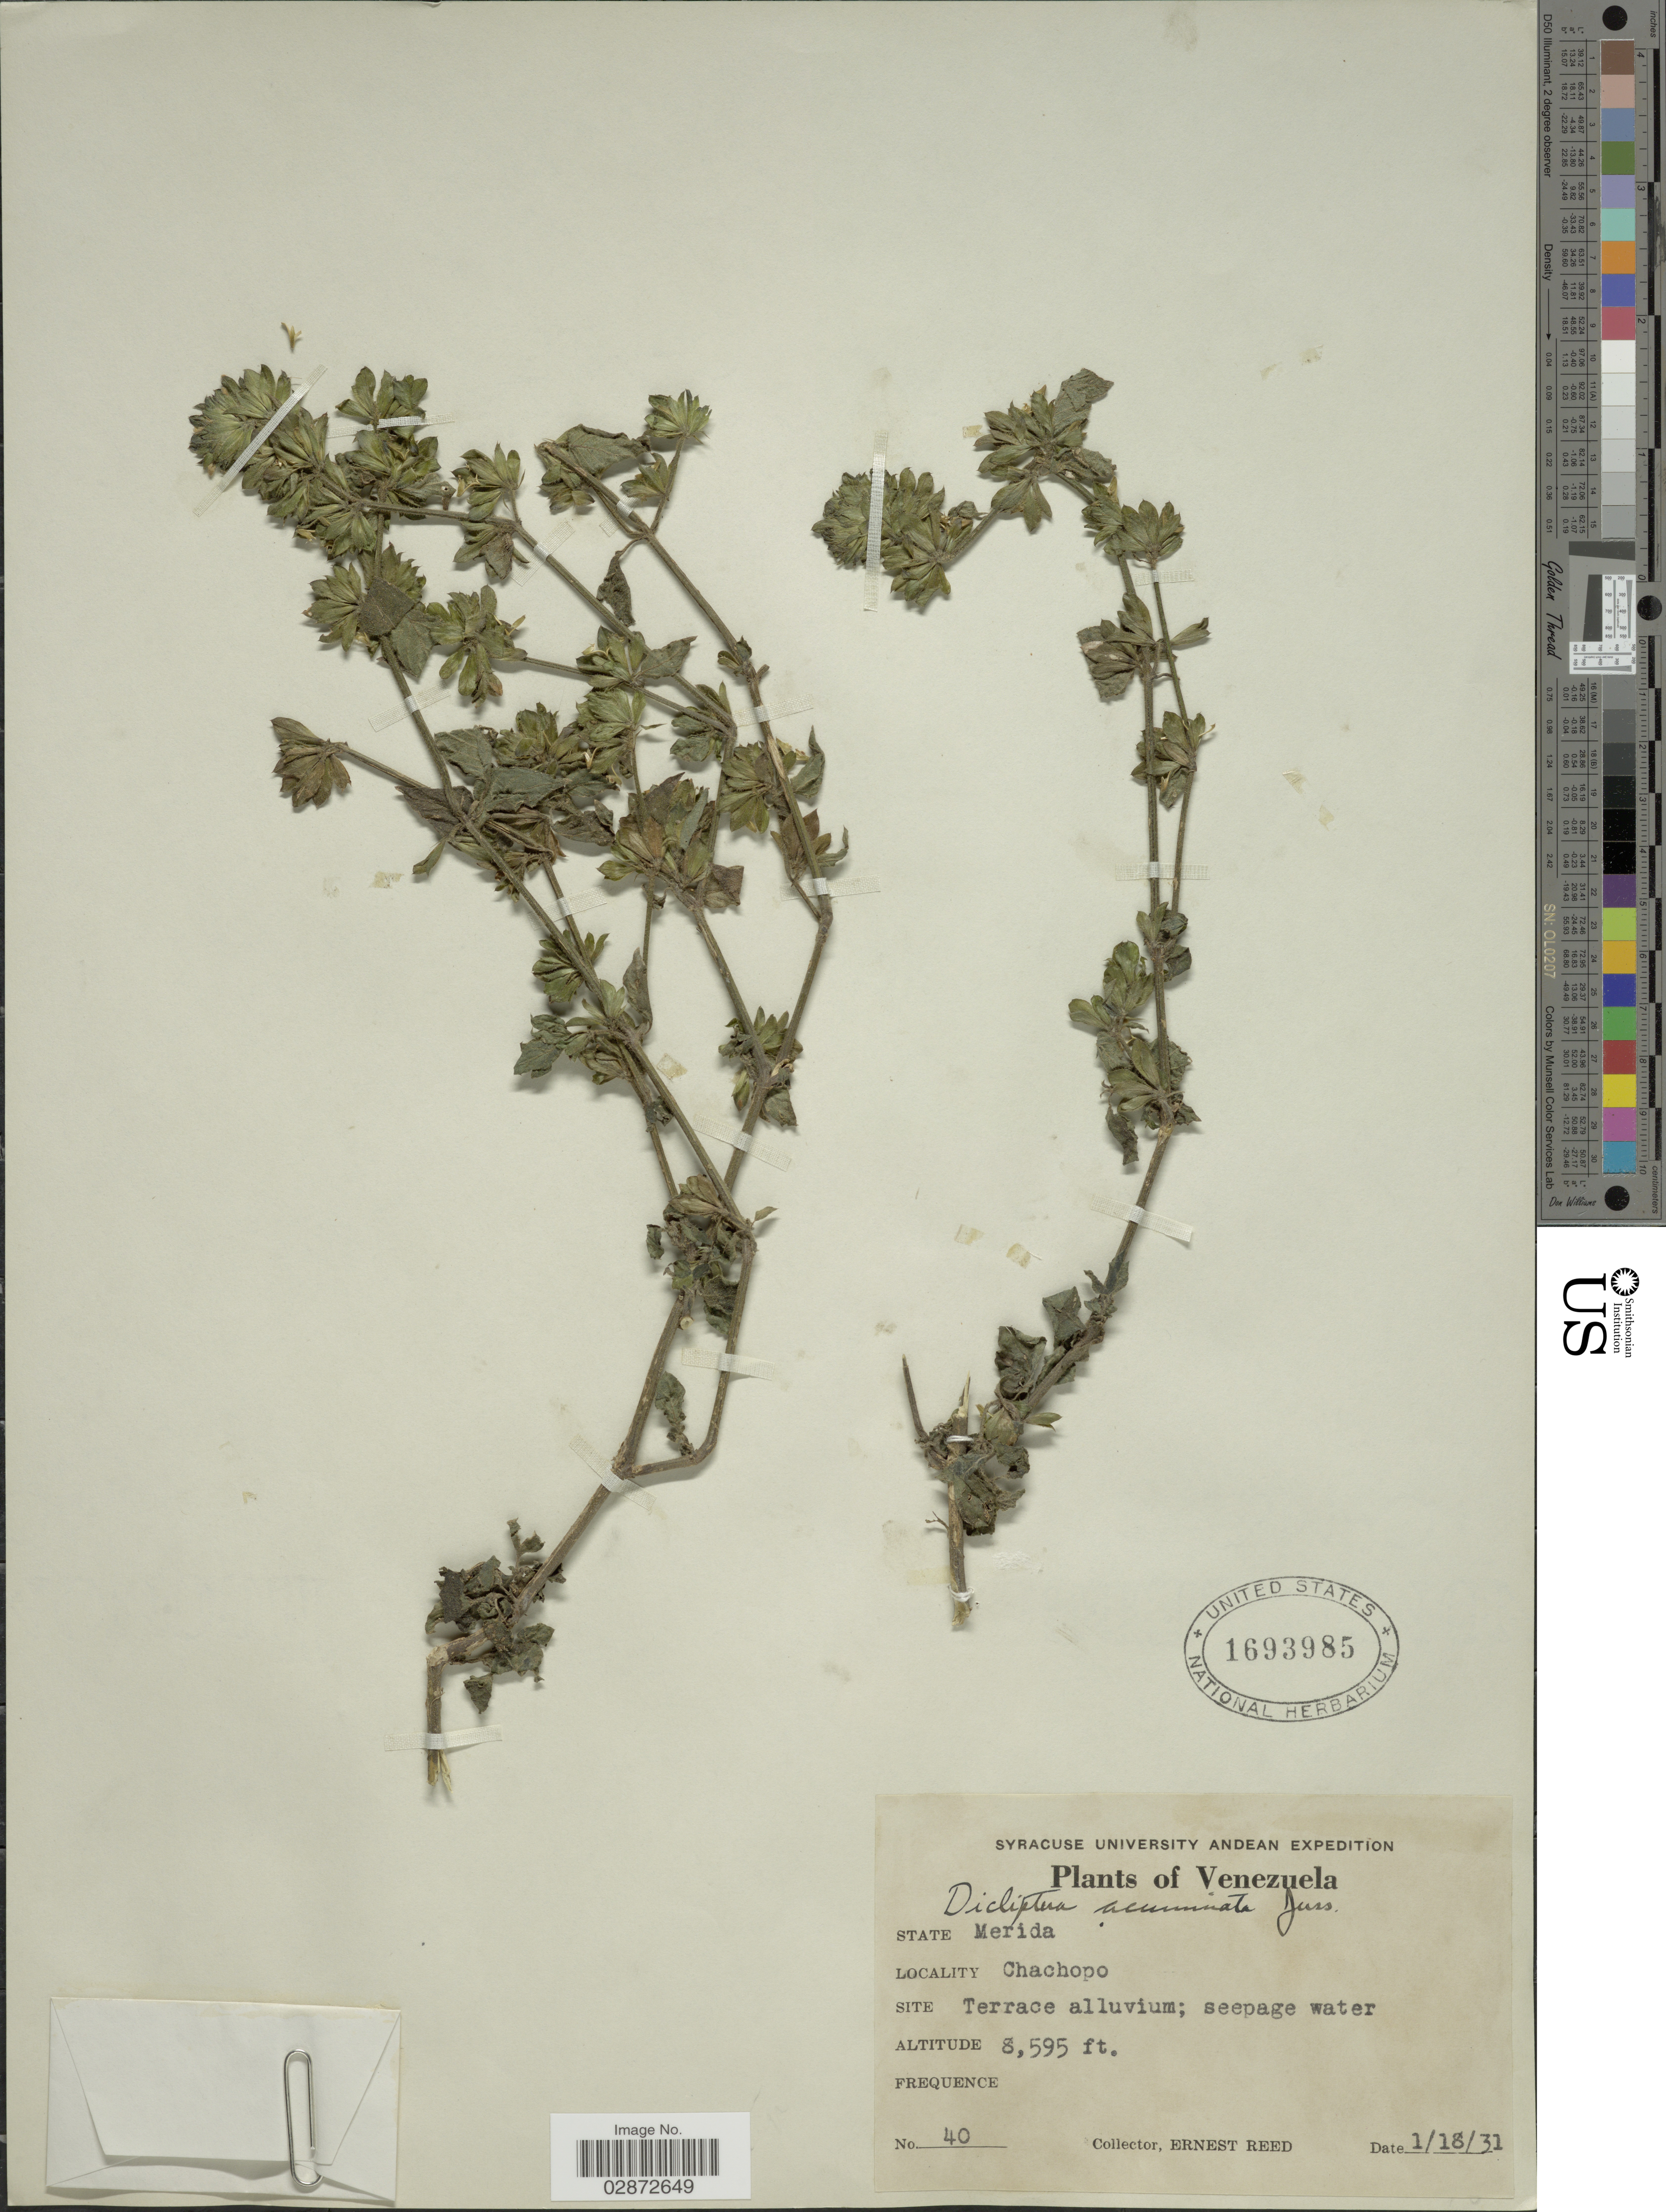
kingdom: Plantae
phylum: Tracheophyta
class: Magnoliopsida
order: Lamiales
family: Acanthaceae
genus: Dicliptera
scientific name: Dicliptera sp.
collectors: E. Reed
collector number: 40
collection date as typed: Transcribed d/m/y: 18/1/31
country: Venezuela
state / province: Mérida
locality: State Marida. Chachopo.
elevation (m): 2620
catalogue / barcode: US 1693985